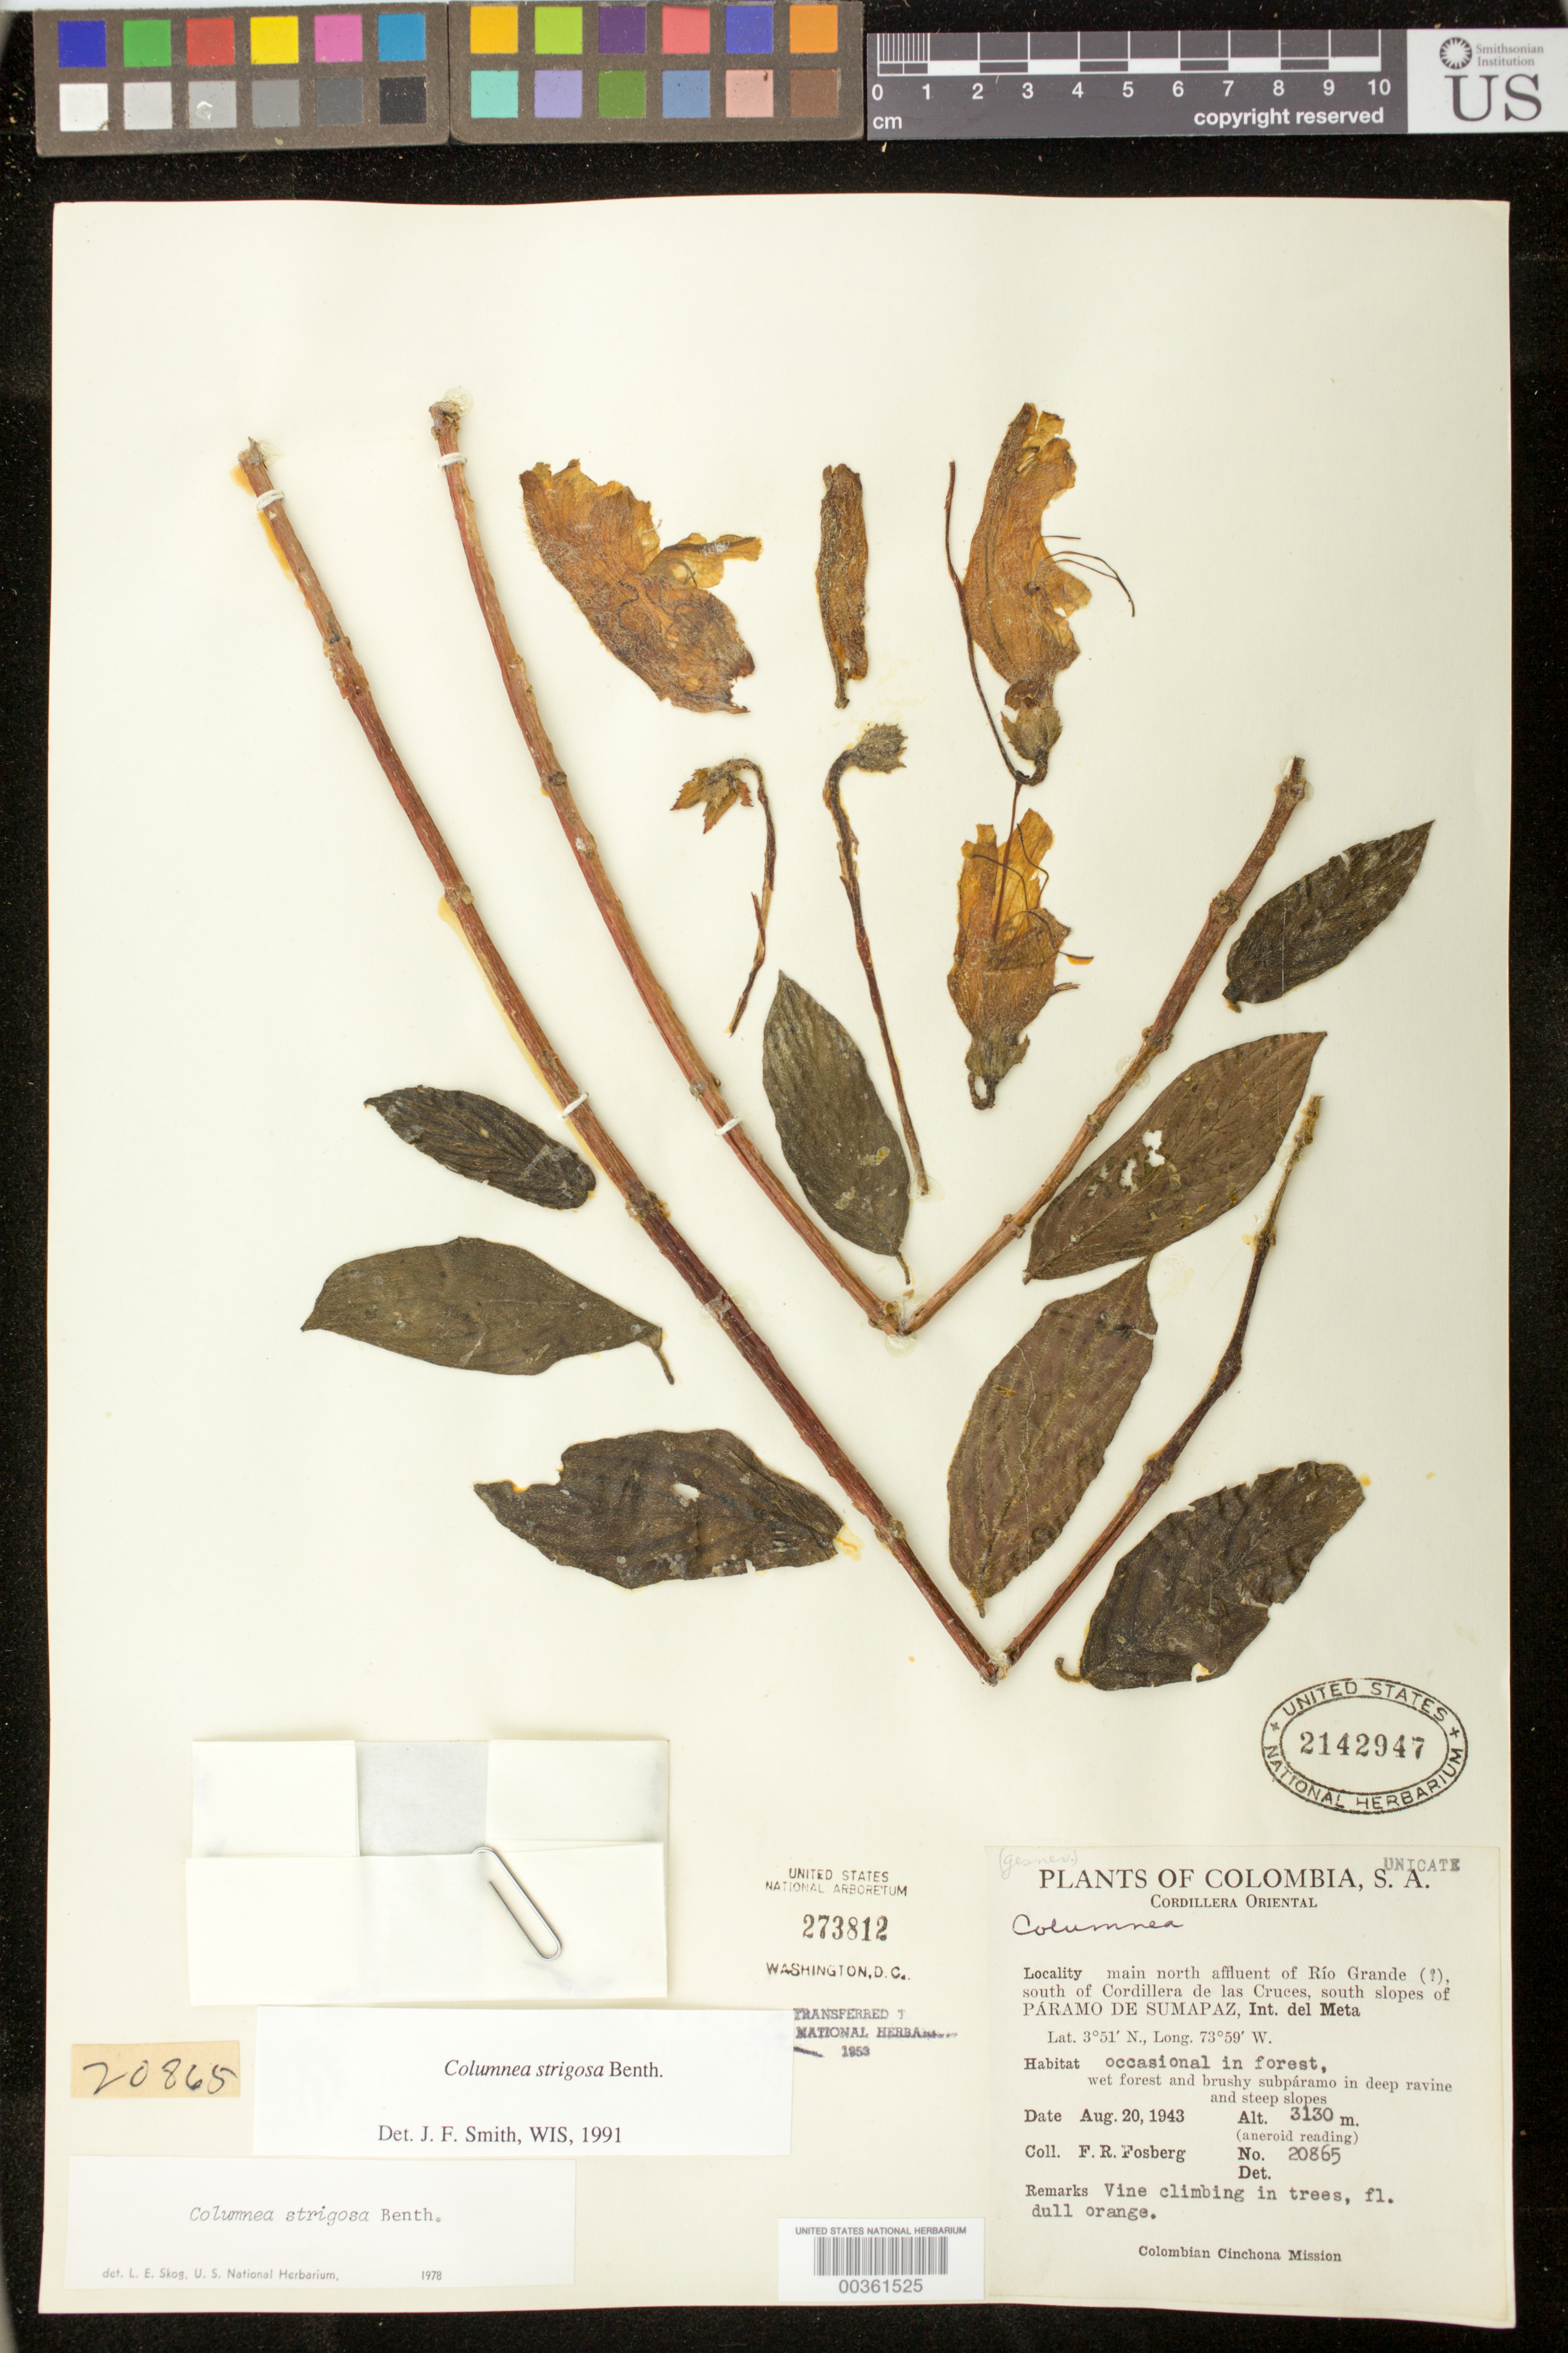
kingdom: Plantae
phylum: Tracheophyta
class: Magnoliopsida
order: Lamiales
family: Gesneriaceae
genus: Columnea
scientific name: Columnea strigosa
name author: Benth.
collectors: F. R. Fosberg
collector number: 20865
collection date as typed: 20 Aug 1943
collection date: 1943-08-20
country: Colombia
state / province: Meta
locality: Main N affluent of Rio Grande (?), S of Cordillera de las Cruces, S slopes of Paramo de Sumapaz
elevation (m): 3130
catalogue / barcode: US 2142947